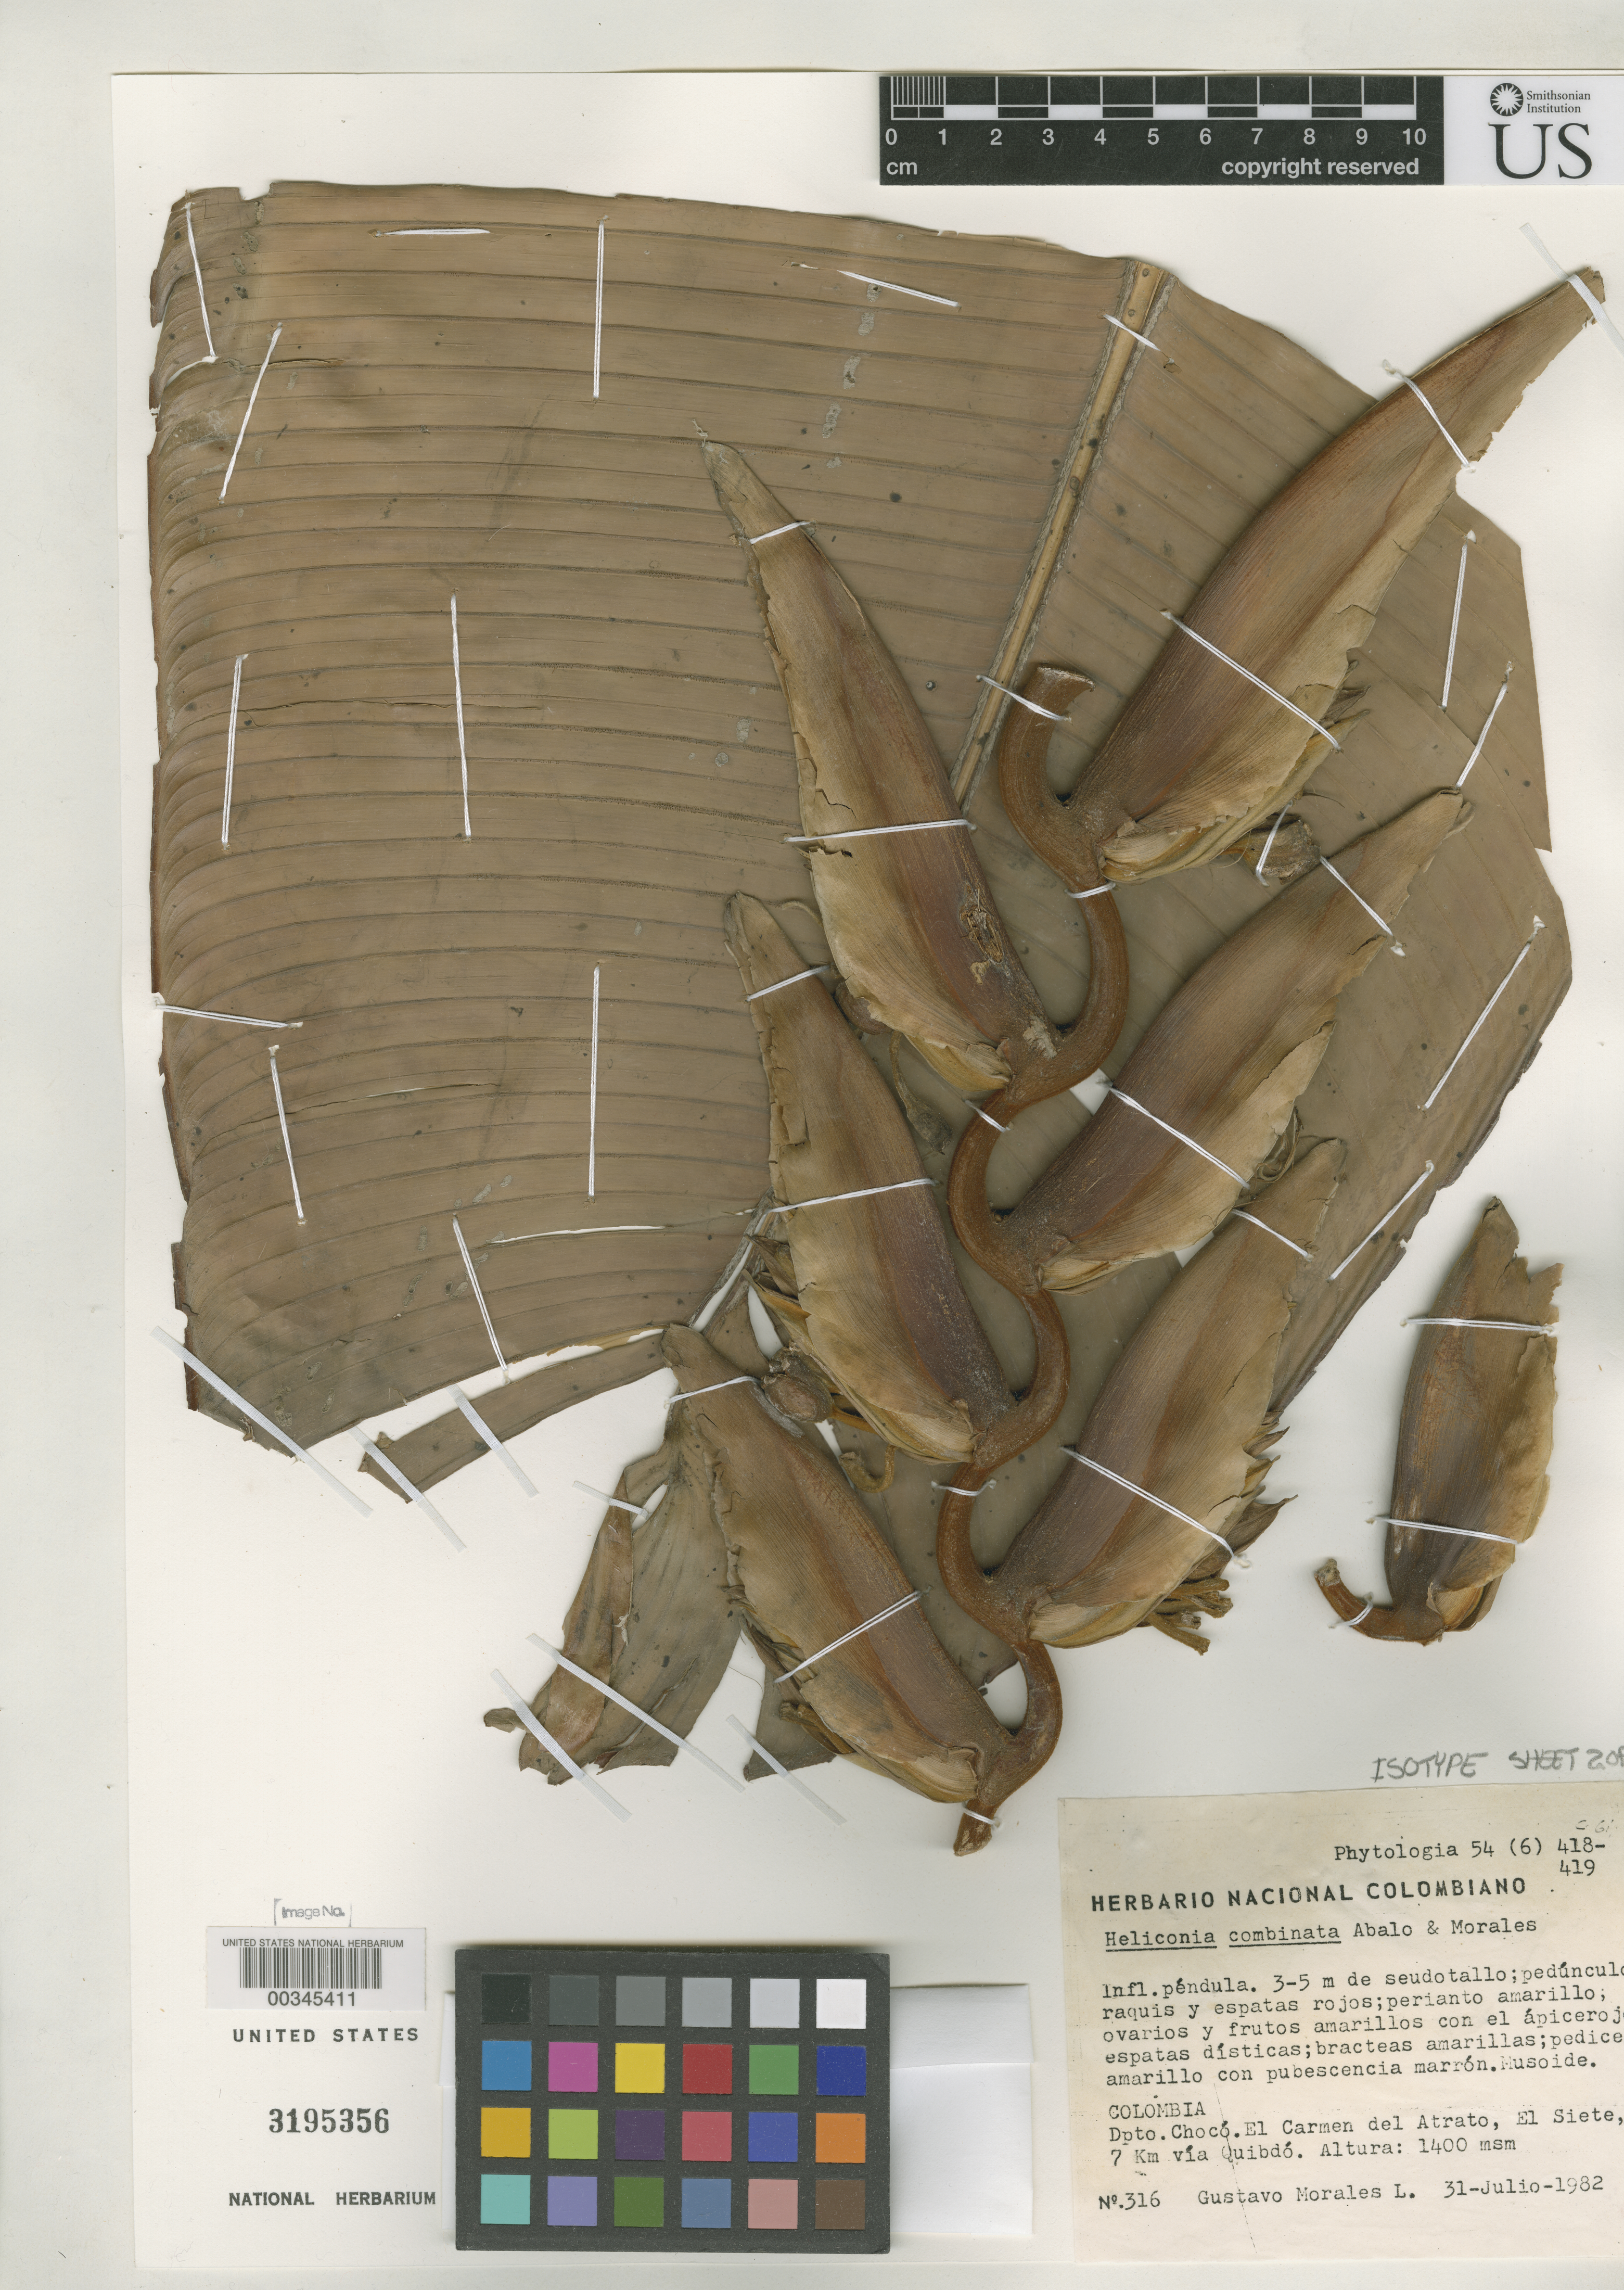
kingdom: Plantae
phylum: Tracheophyta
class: Liliopsida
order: Zingiberales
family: Heliconiaceae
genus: Heliconia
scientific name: Heliconia combinata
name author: Abalo & G. Morales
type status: Isotype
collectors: G. Morales L.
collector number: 316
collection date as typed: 31 Oct 1982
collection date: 1982-10-31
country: Colombia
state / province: Chocó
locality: El Carmen del Atrato, El Siete, 7 km via Quibdo.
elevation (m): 1400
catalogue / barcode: US 3195356